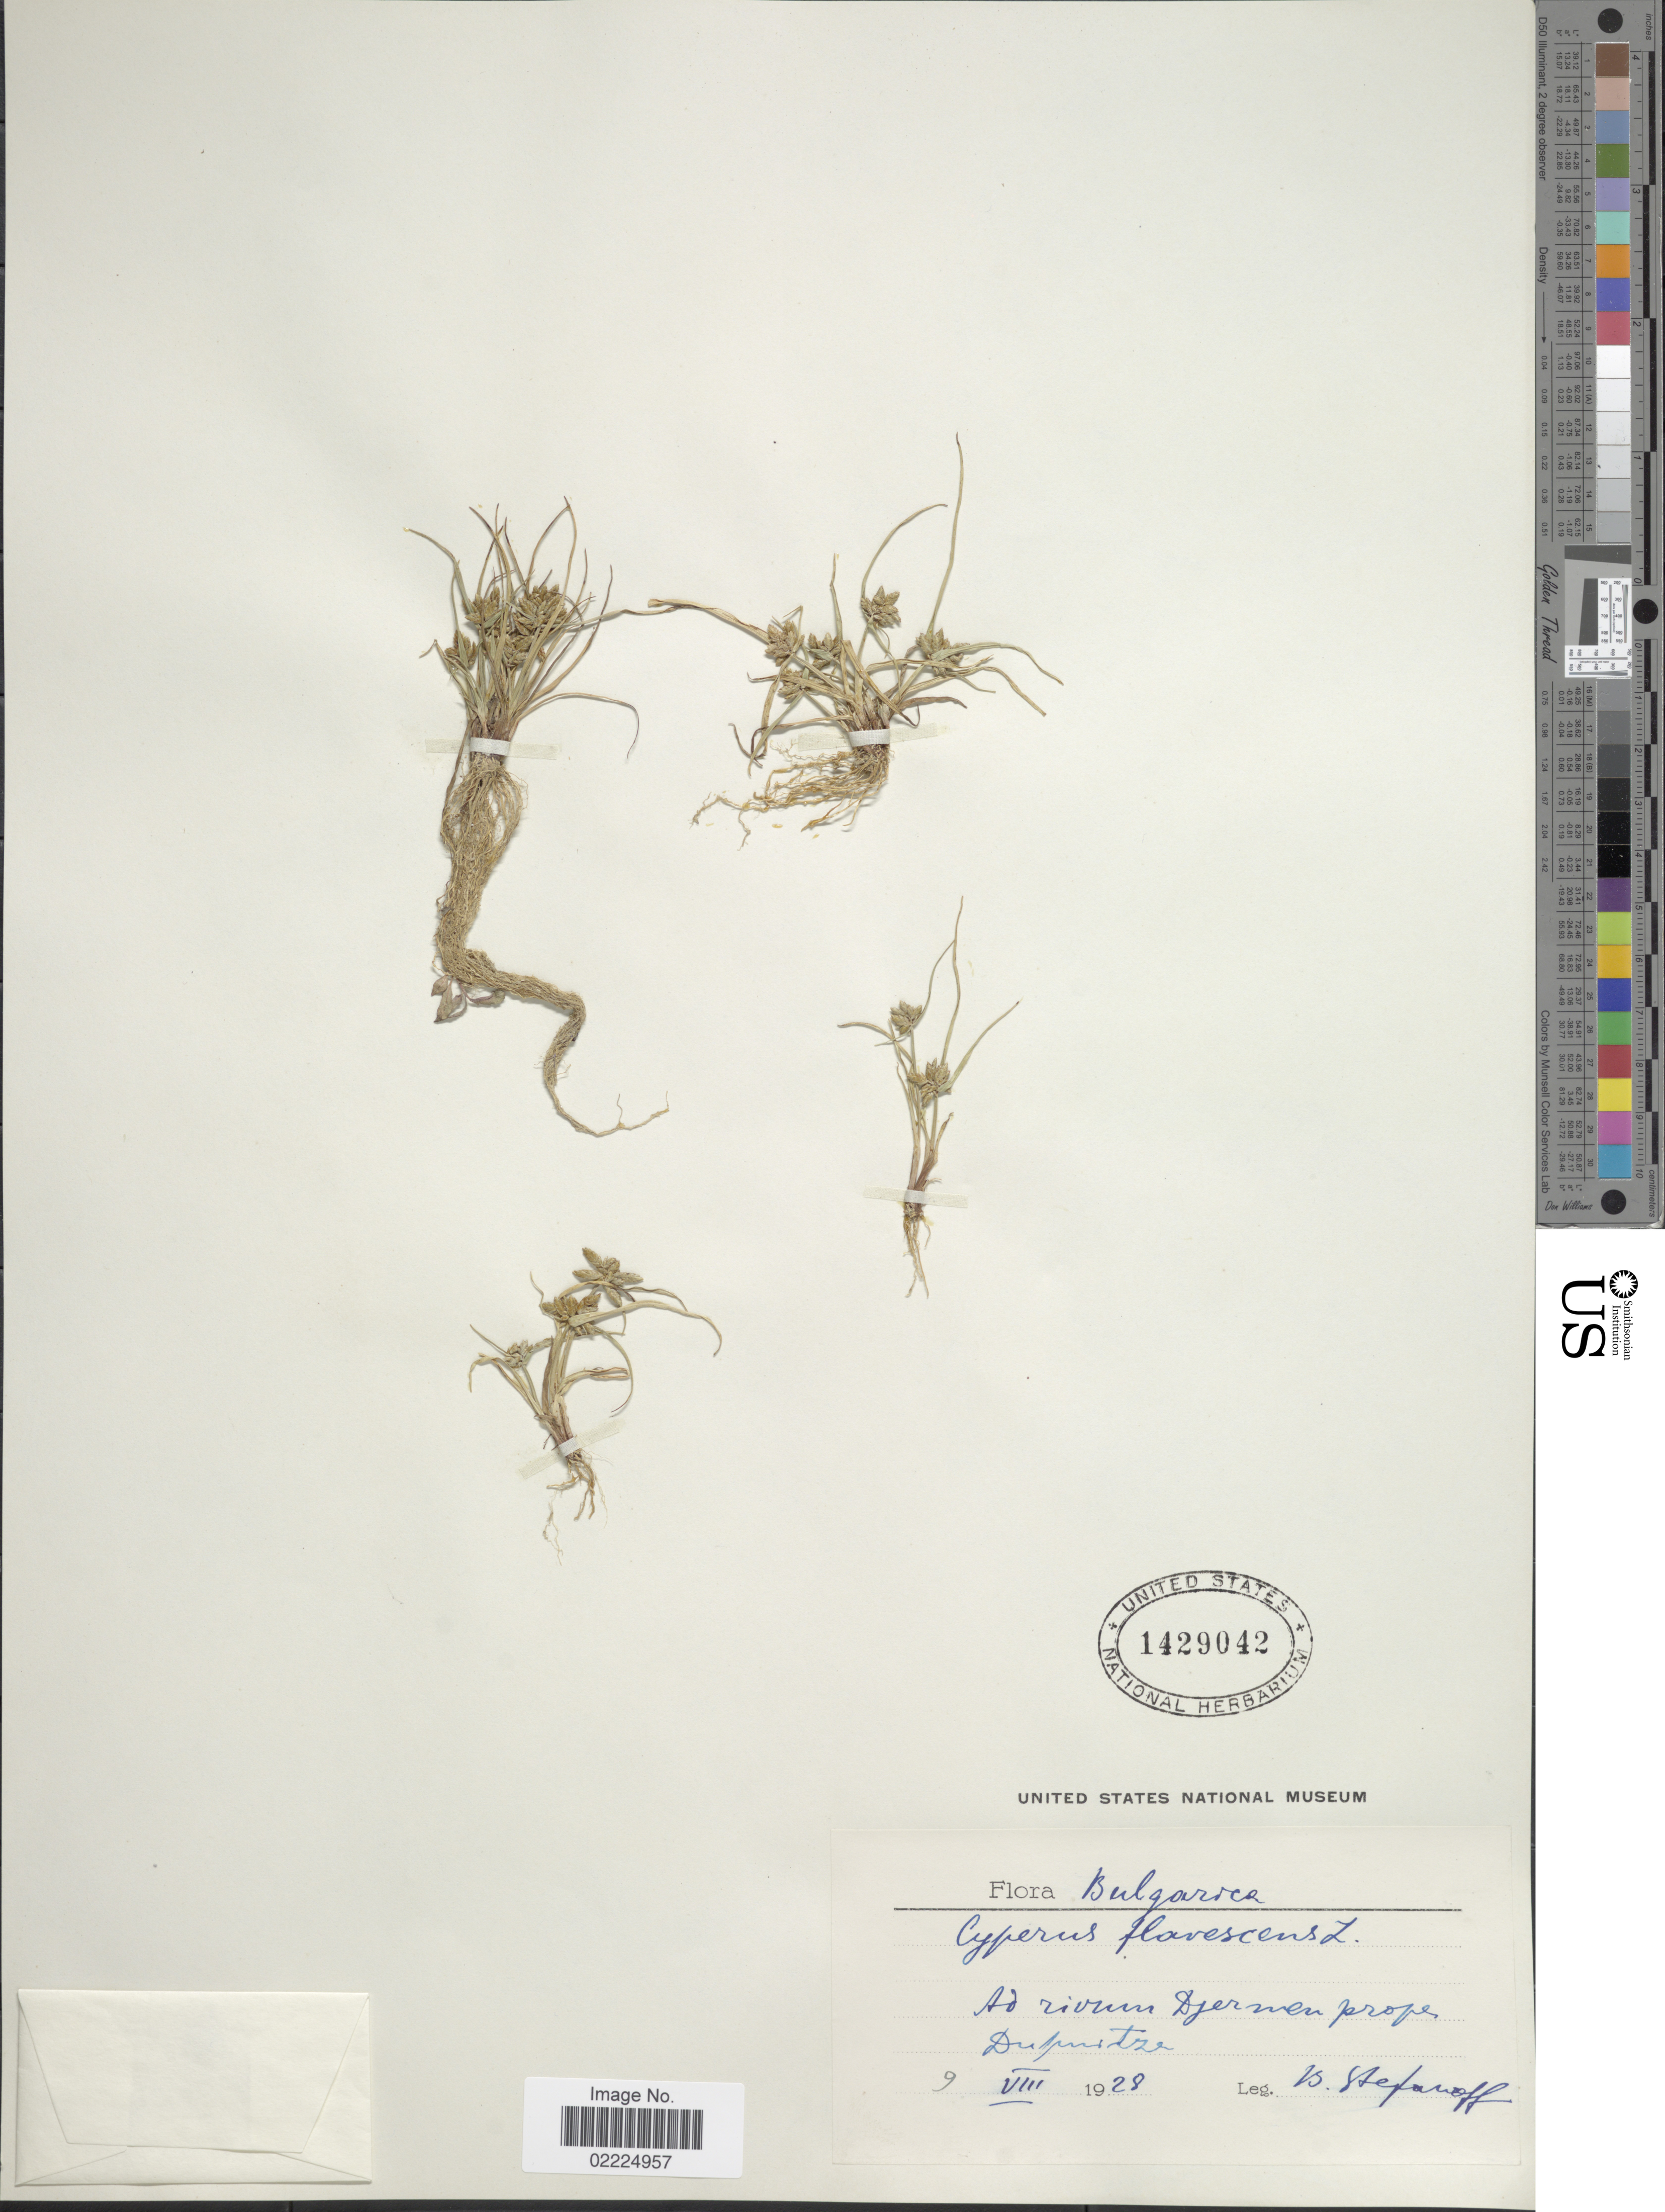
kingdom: Plantae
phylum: Tracheophyta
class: Liliopsida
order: Poales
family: Cyperaceae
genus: Cyperus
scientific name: Cyperus flavescens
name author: L.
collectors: B. Stefanoff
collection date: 1928-08-09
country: Bulgaria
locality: Ad rivum Djermen prope Du [illegible text]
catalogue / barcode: US 1429042